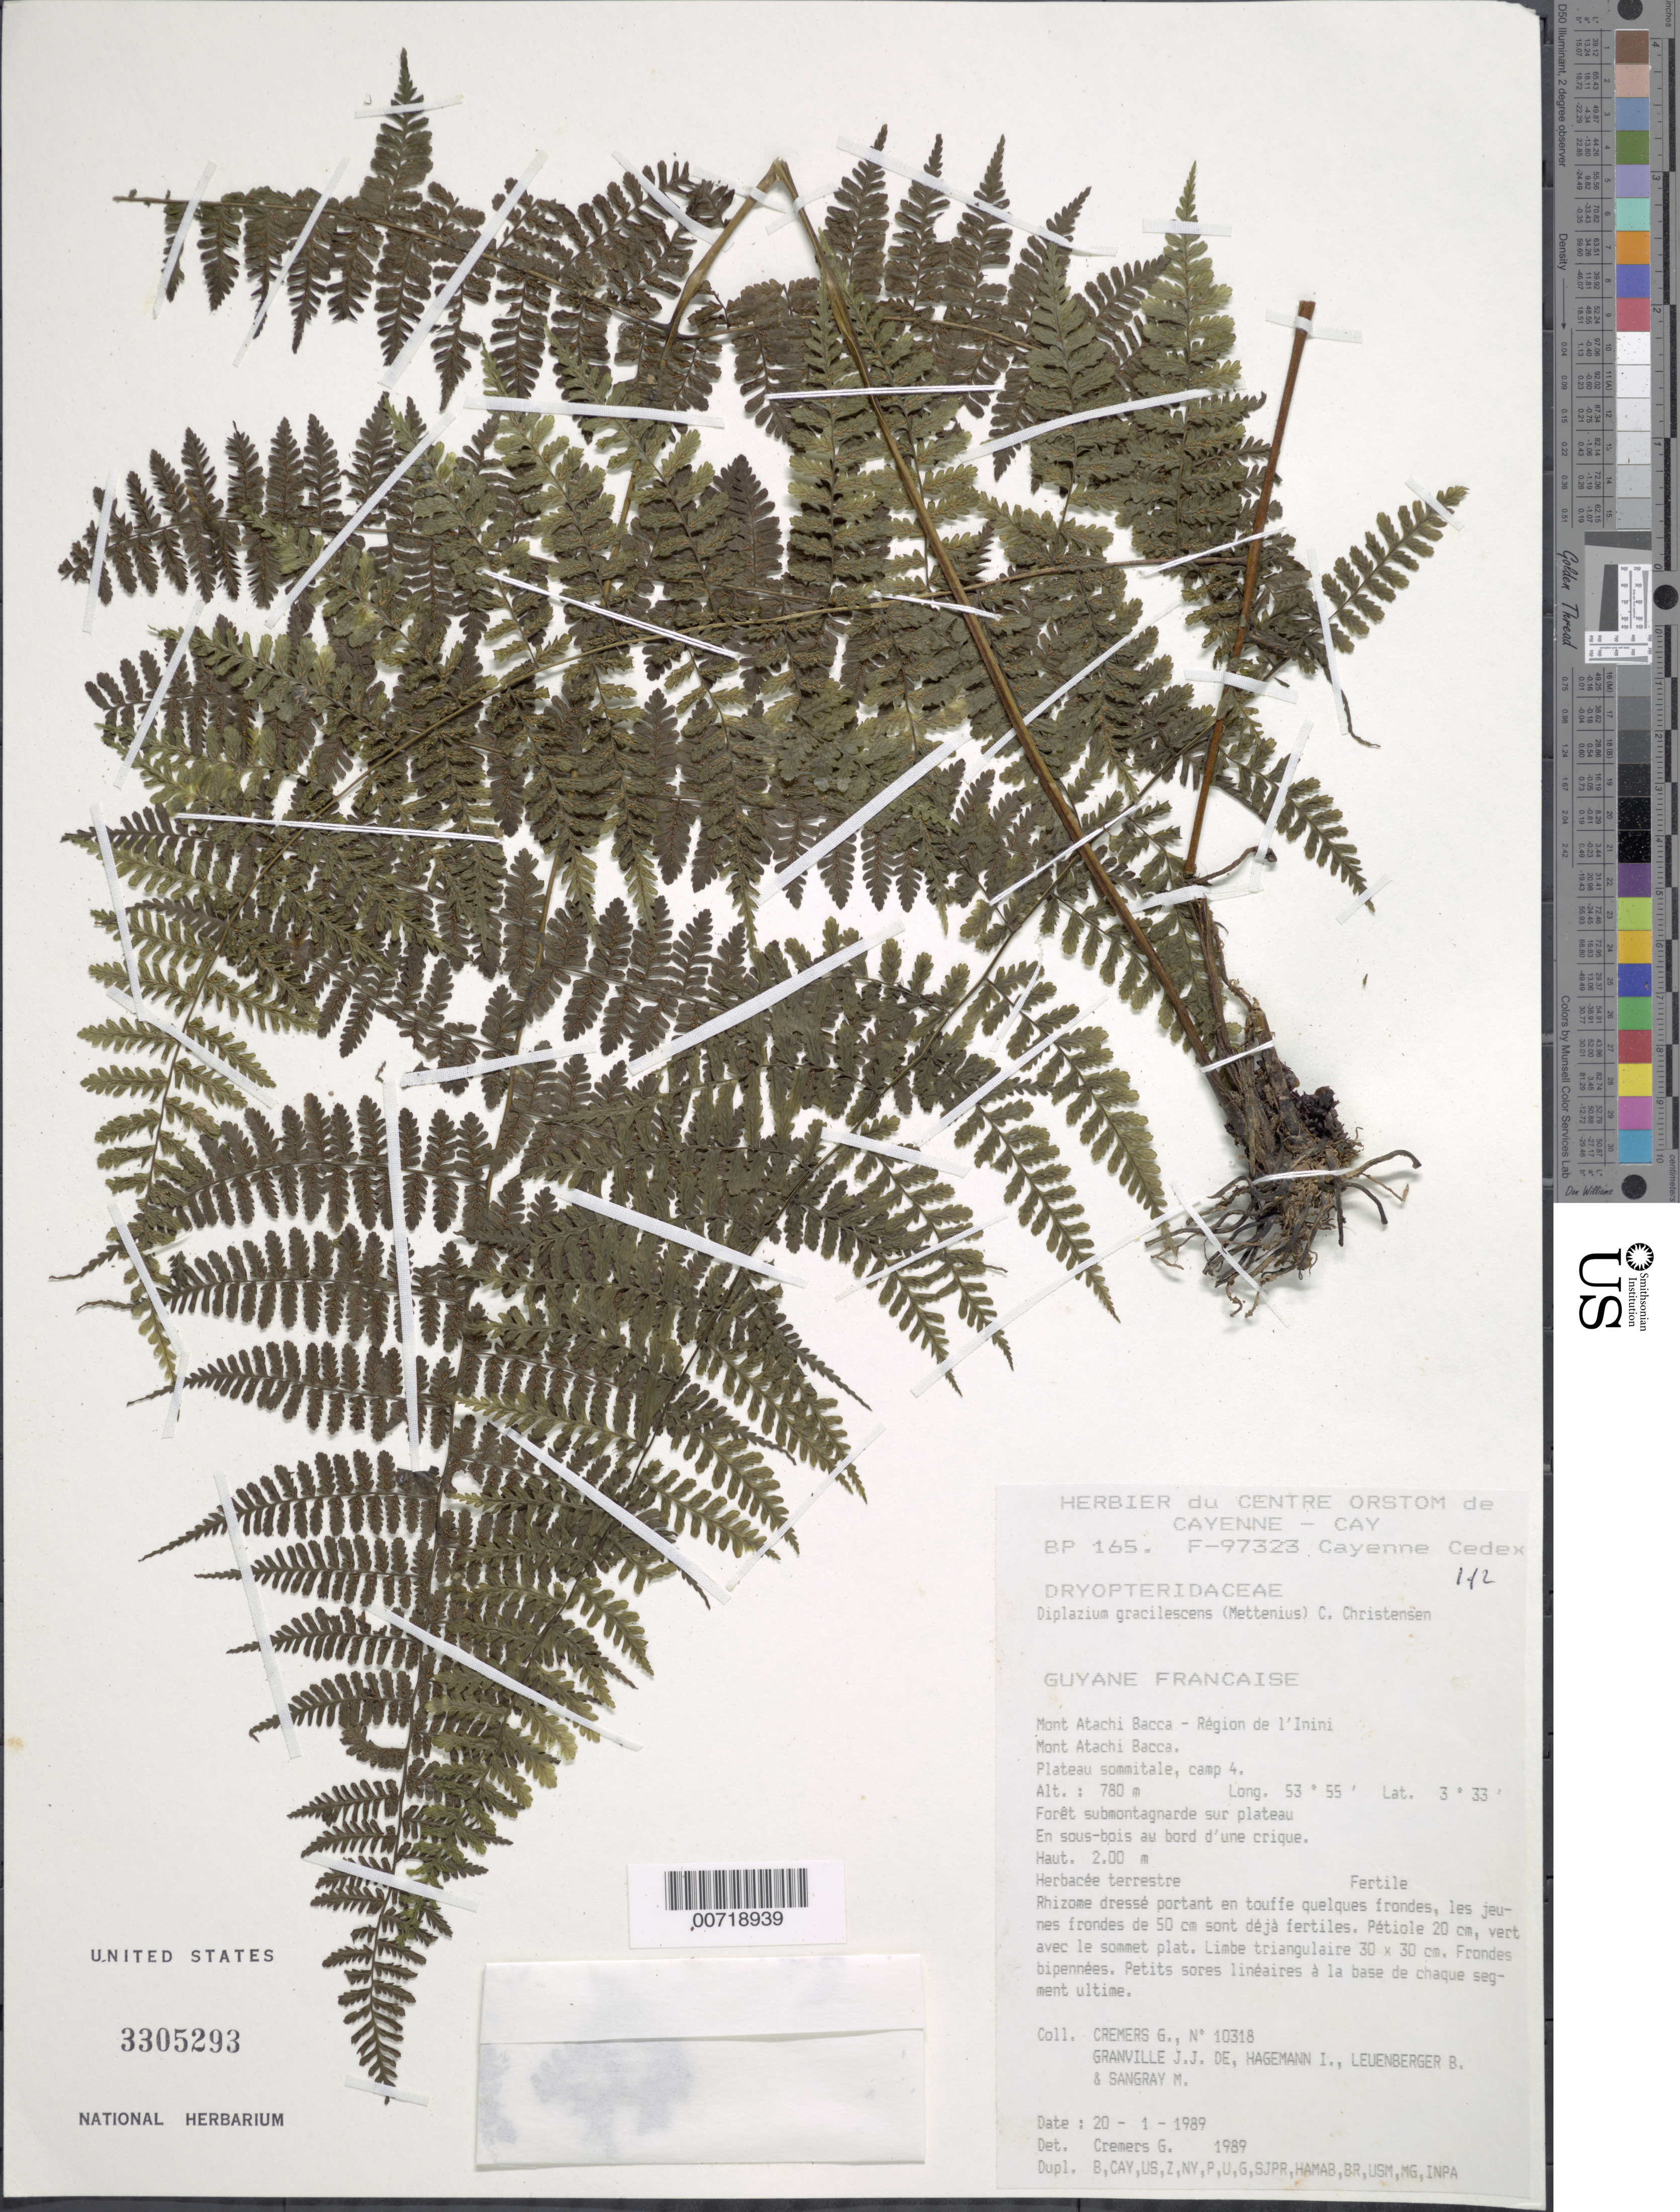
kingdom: Plantae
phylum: Tracheophyta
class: Polypodiopsida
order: Polypodiales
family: Athyriaceae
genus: Diplazium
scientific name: Diplazium gracilescens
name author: (Mett.) C. Chr.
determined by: Cremers, Georges A.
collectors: G. Cremers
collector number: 10318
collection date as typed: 20-Jan-89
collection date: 1989-01-20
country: French Guiana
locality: Mont Atachi Bacca, région de l'Inini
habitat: Submontane forest, on plateau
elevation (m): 780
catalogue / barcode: US 3305293